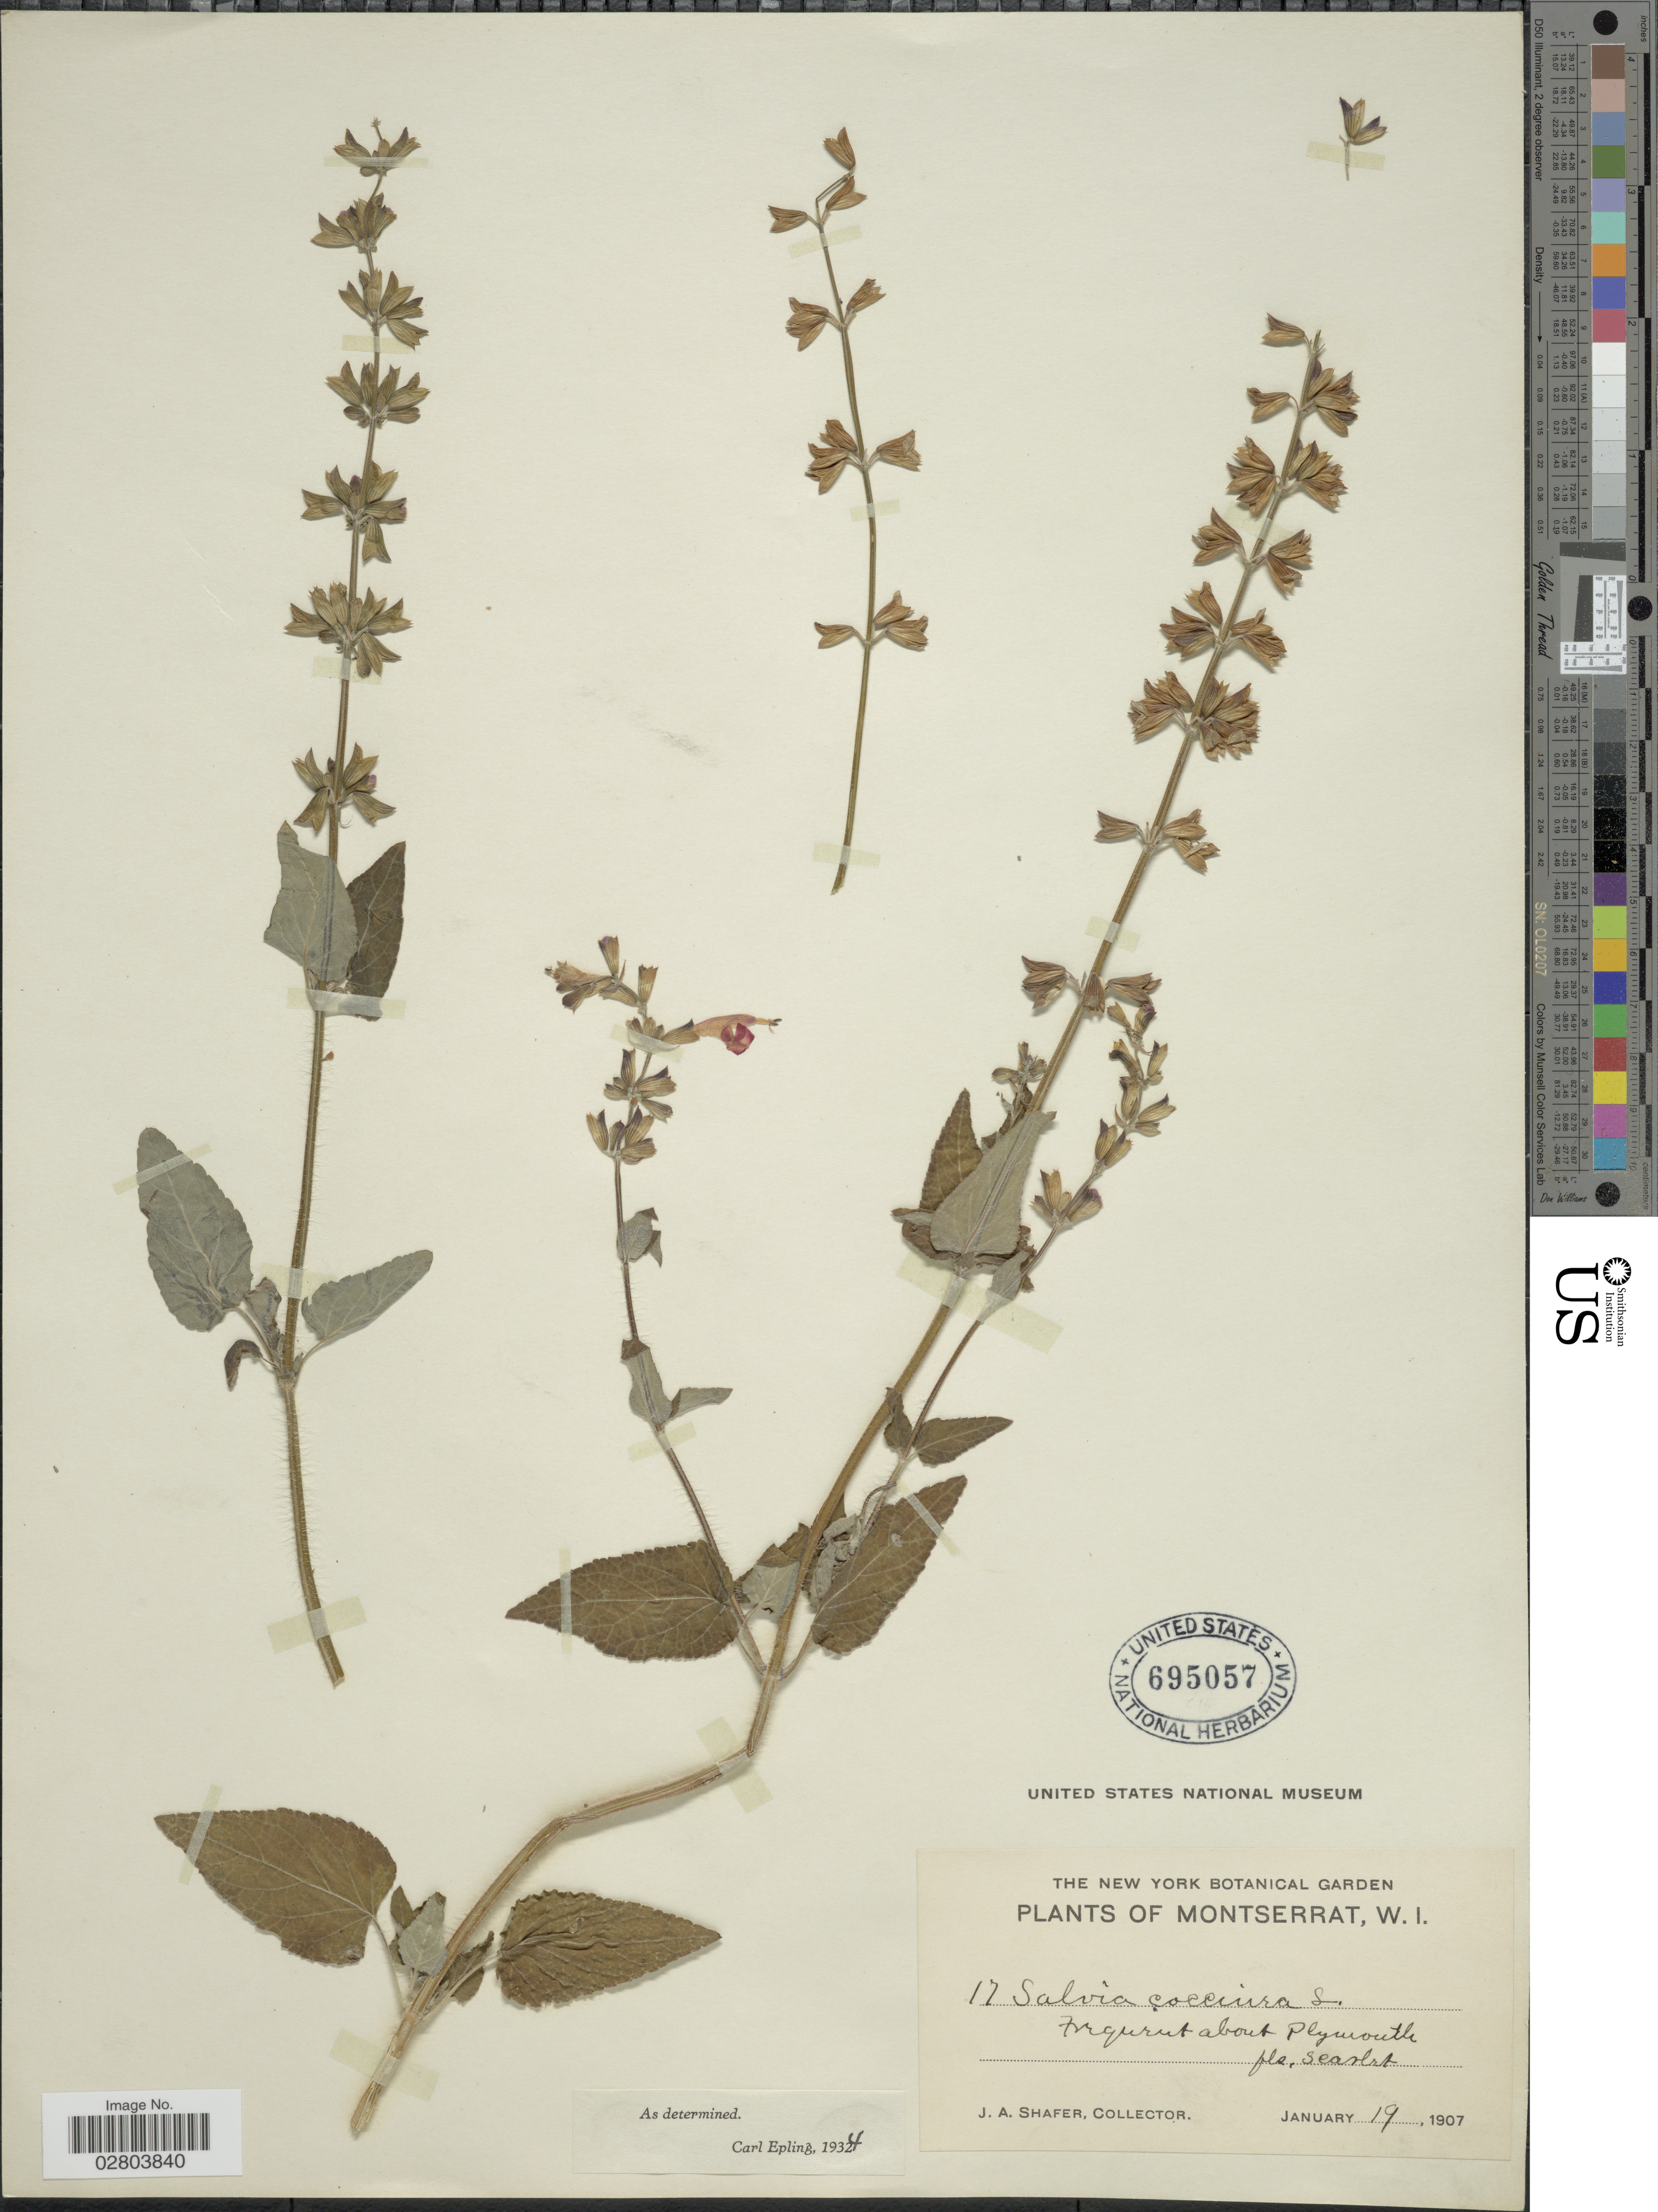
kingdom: Plantae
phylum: Tracheophyta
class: Magnoliopsida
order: Lamiales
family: Lamiaceae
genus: Salvia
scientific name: Salvia coccinea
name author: Etlinger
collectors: J. A. Shafer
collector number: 17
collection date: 1907-01-19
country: Montserrat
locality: Frequent about Plymouth. Montserrat, W. I.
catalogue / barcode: US 695057